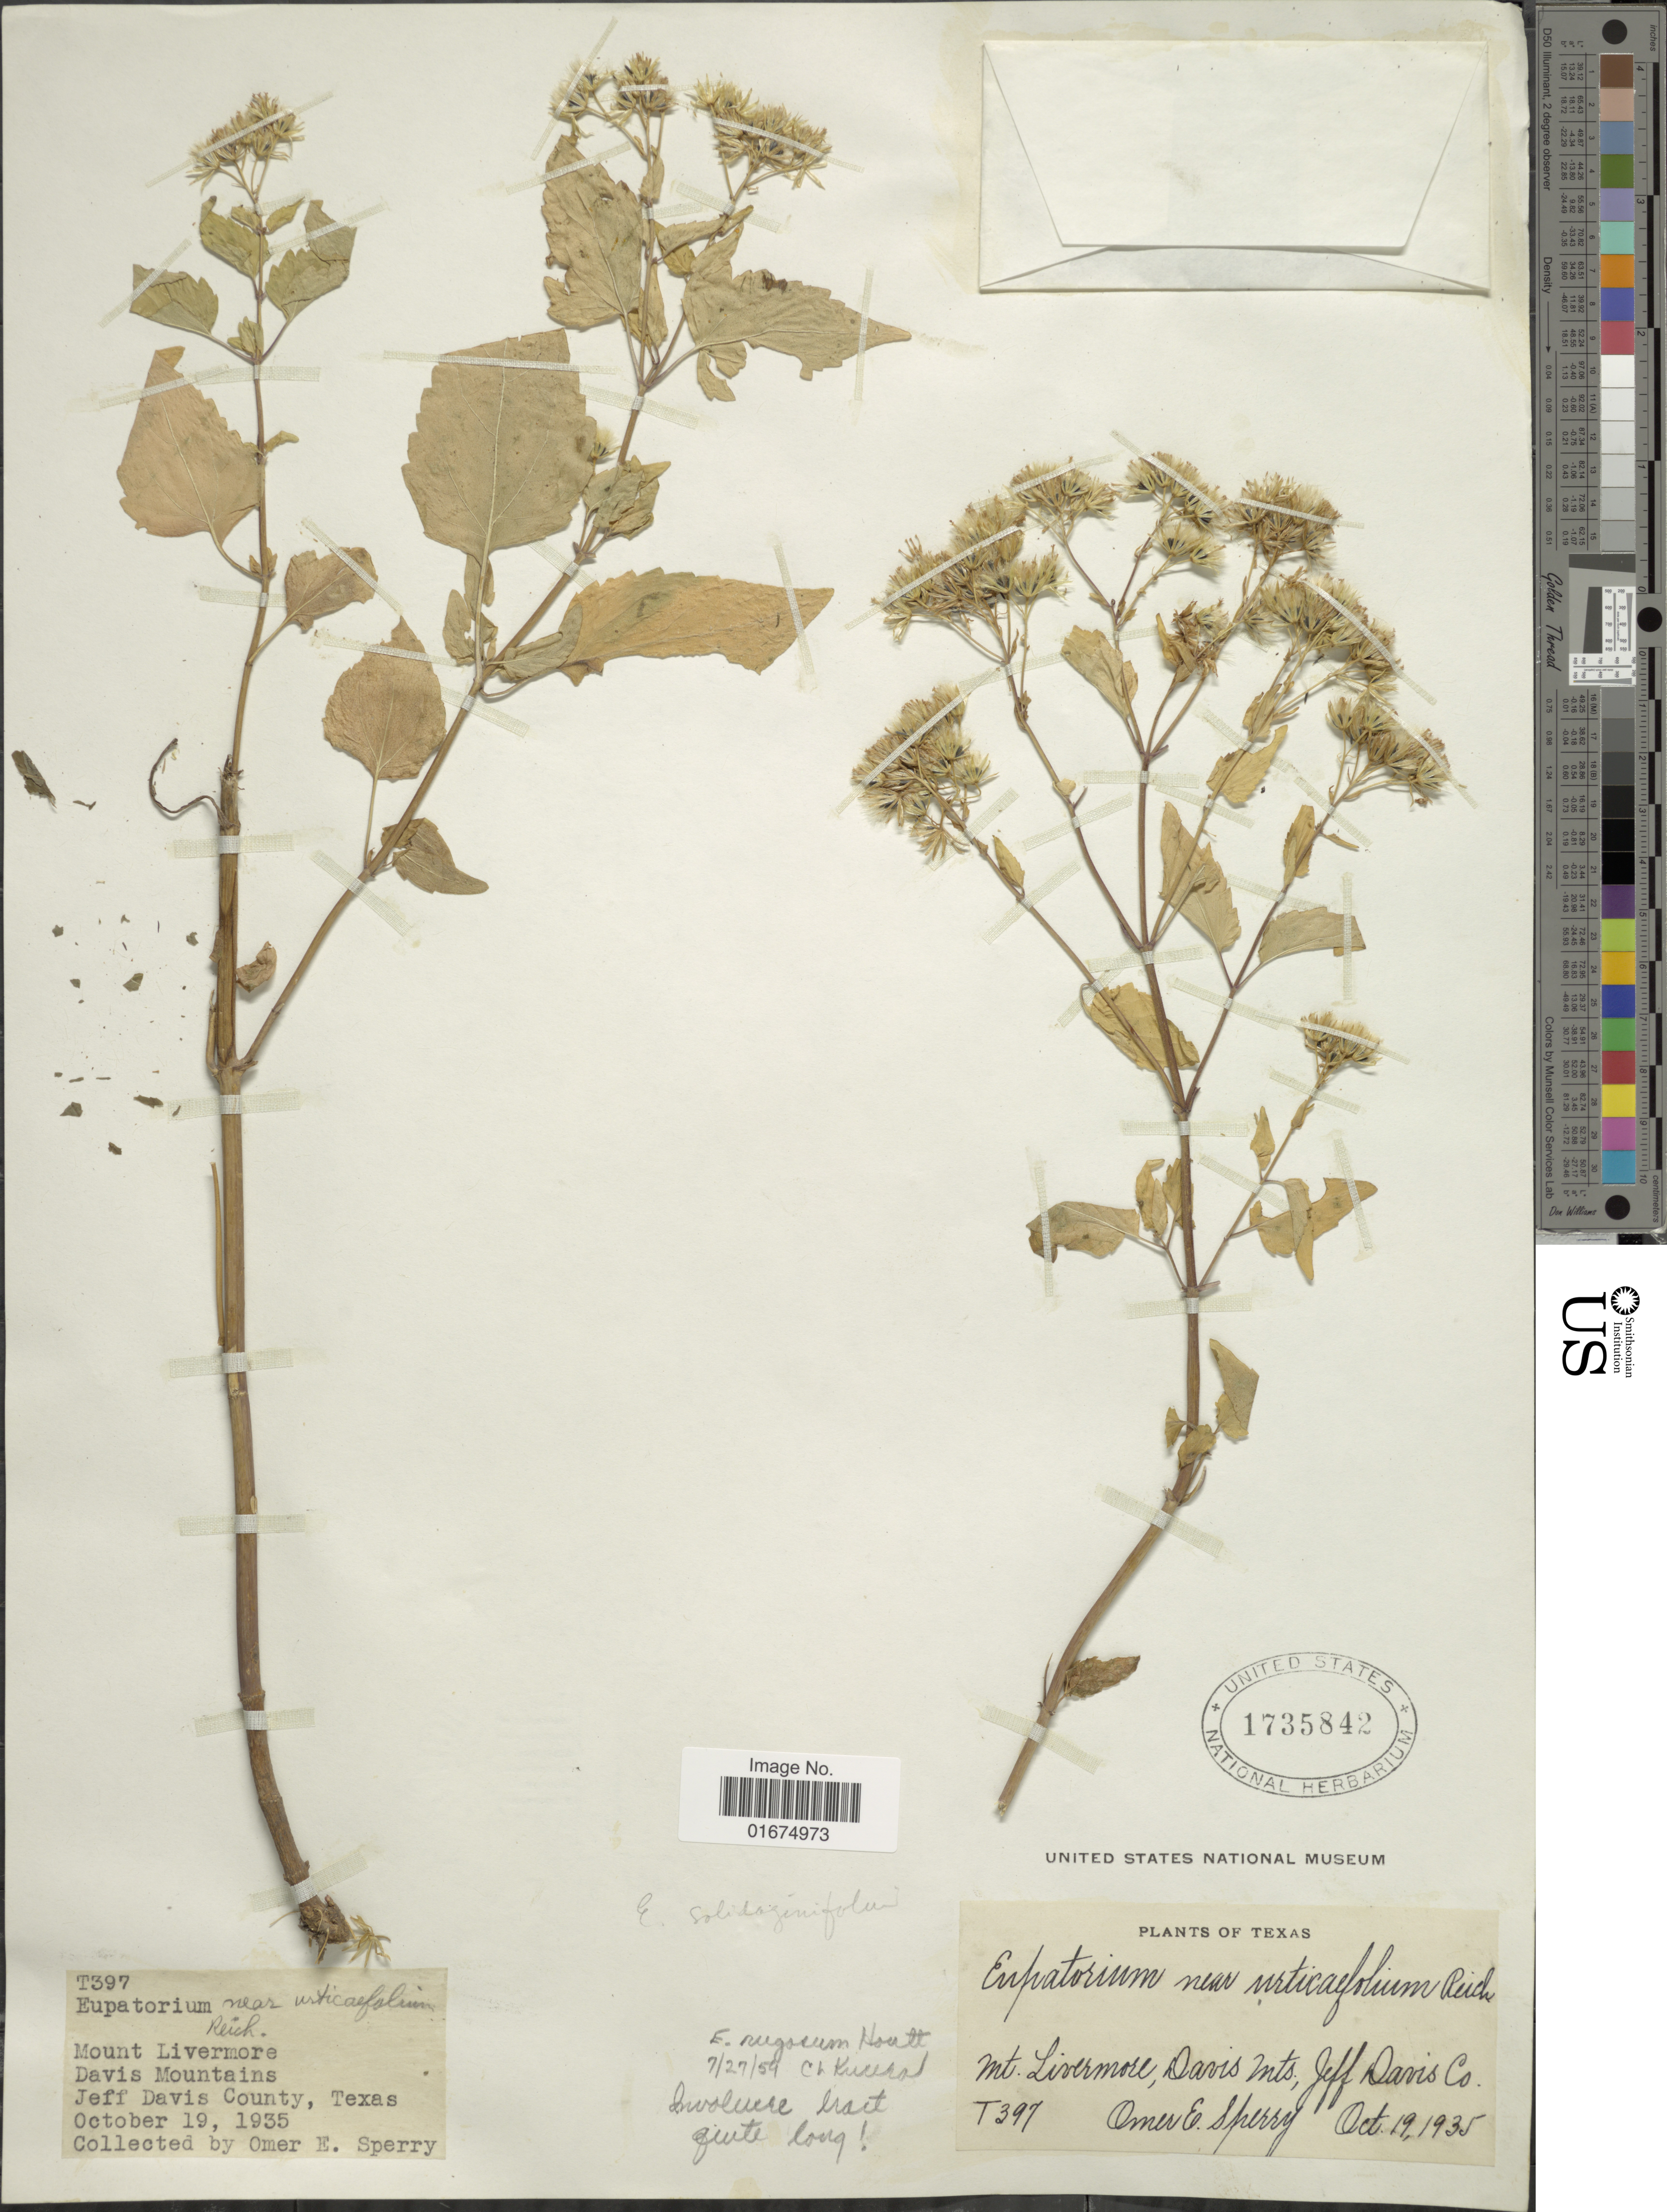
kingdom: Plantae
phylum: Tracheophyta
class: Magnoliopsida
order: Asterales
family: Asteraceae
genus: Ageratina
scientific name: Ageratina altissima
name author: (L.) R.M. King & H. Rob.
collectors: O. E. Sperry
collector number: T397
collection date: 1935-10-19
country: United States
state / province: Texas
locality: Mount Livermore, Davis Mountains, Jeff Davis County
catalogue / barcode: US 1735842